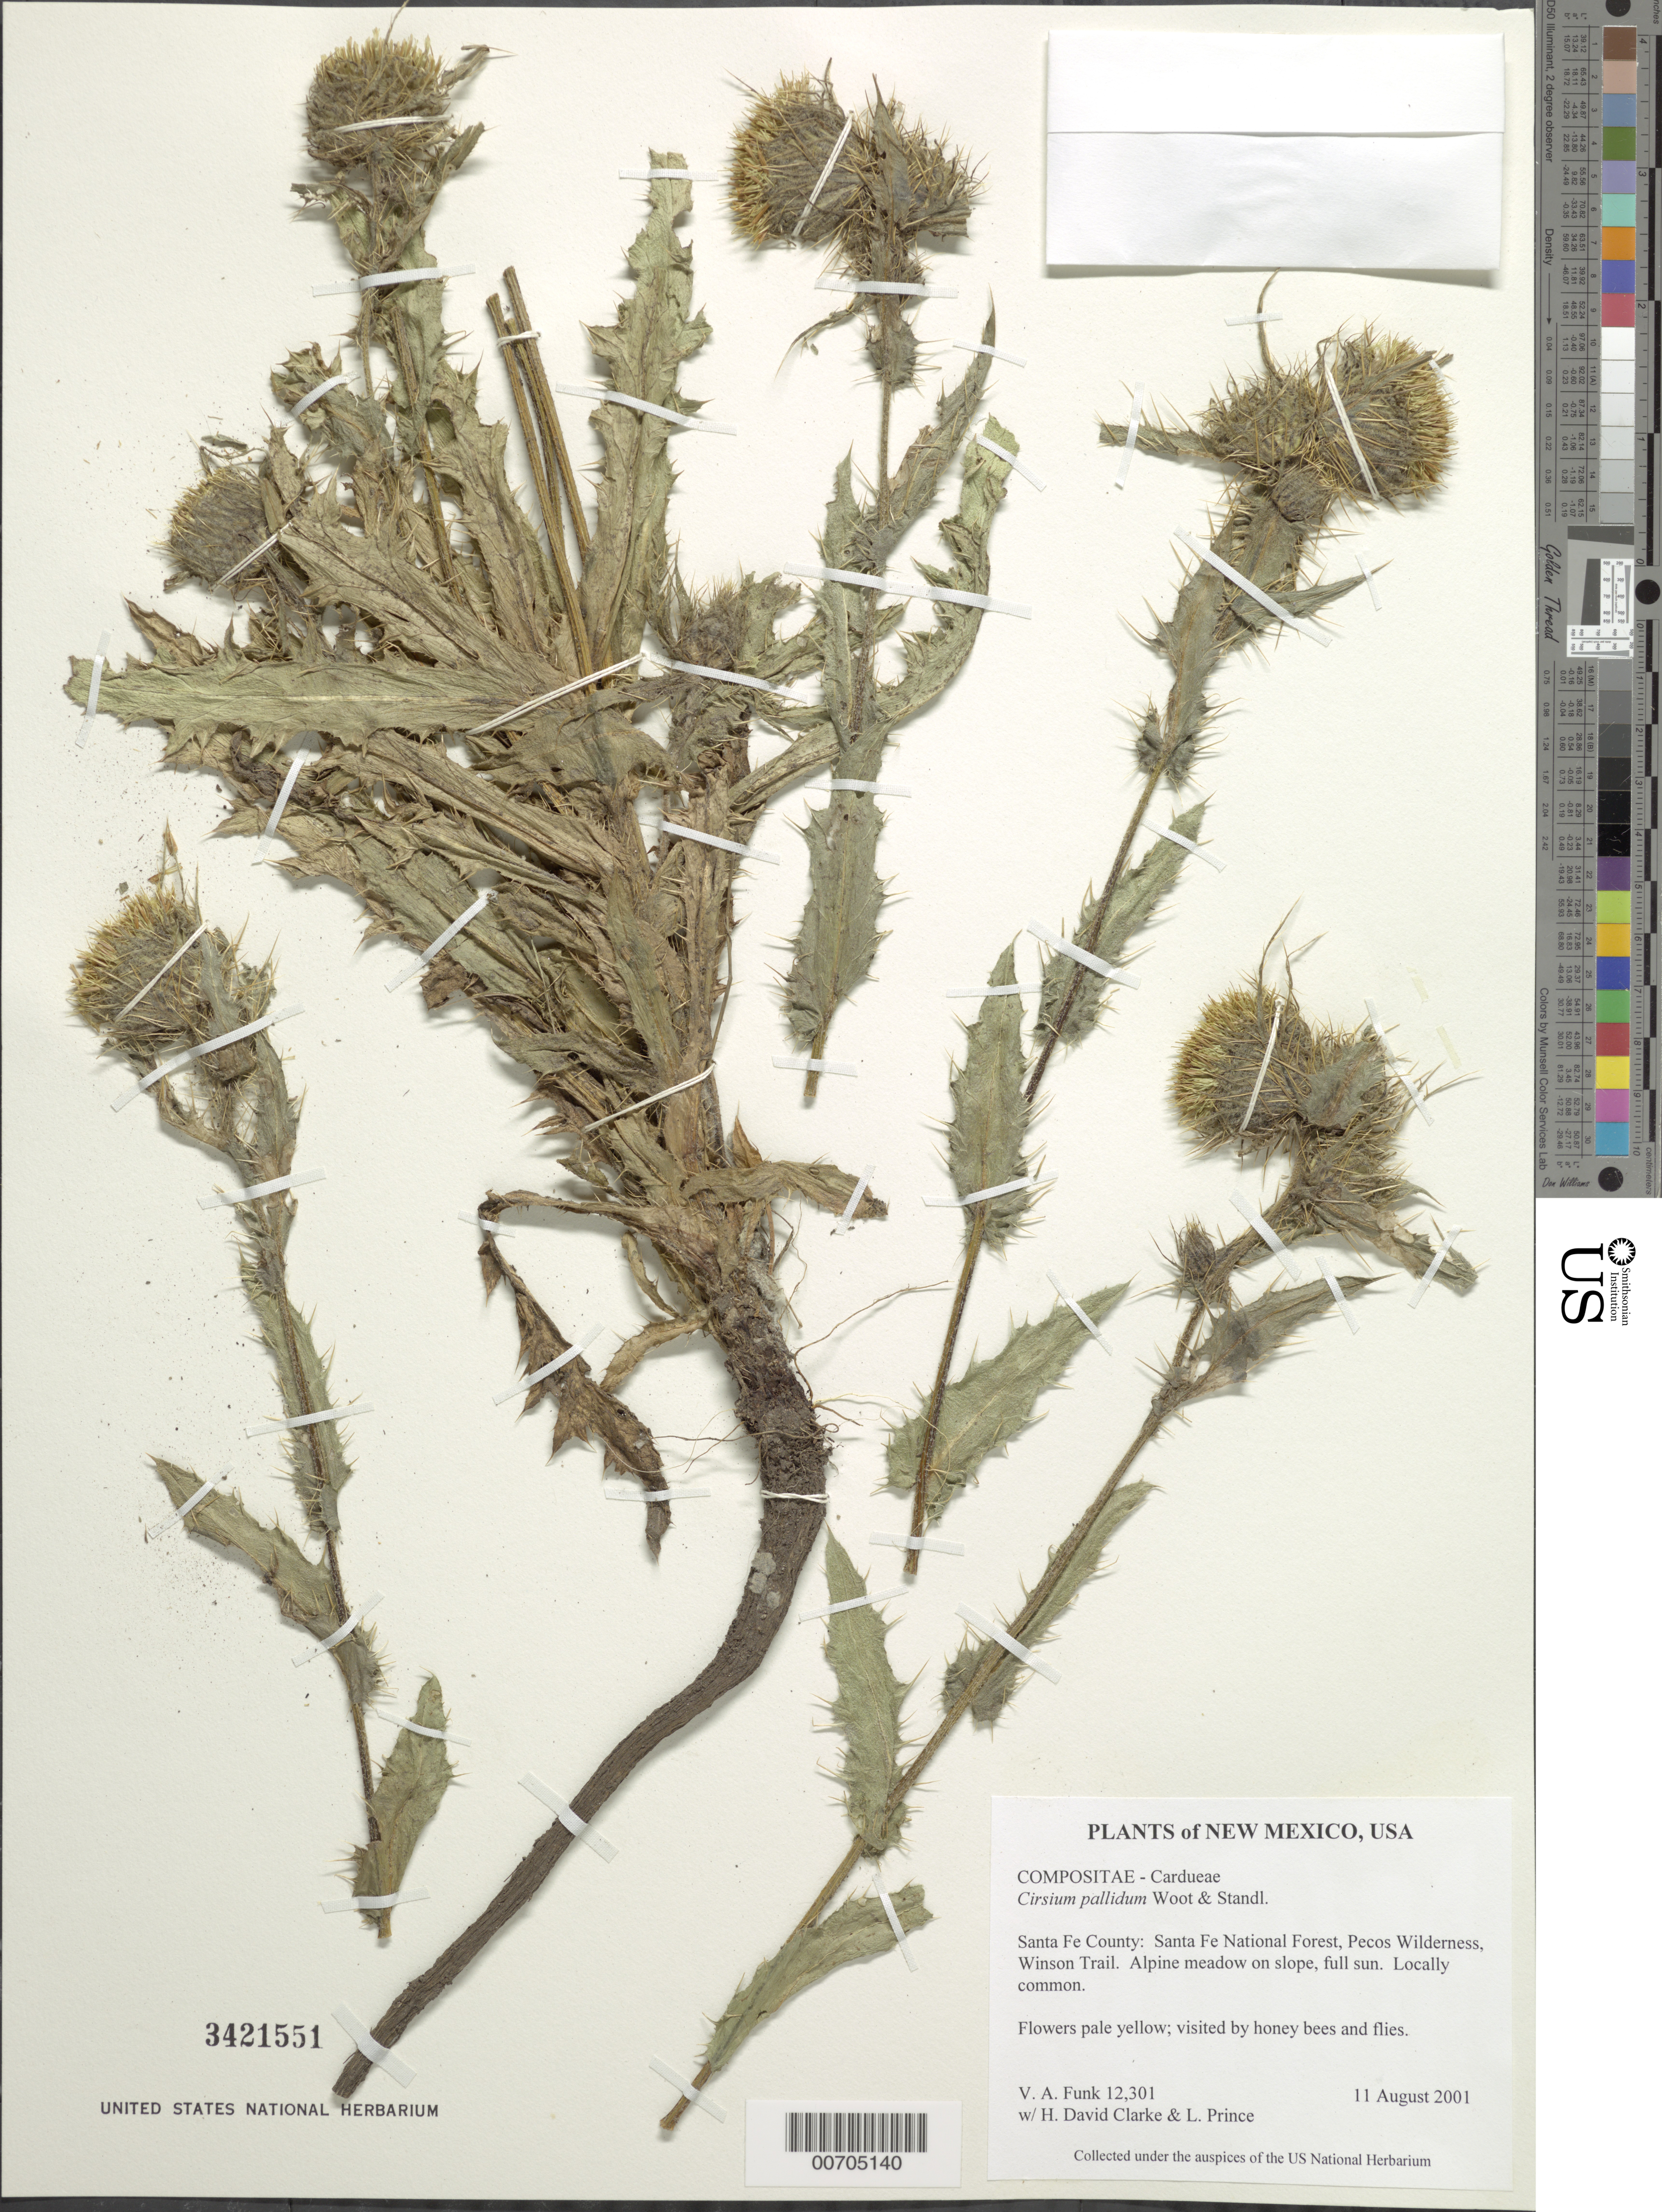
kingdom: Plantae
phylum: Tracheophyta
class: Magnoliopsida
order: Asterales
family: Asteraceae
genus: Cirsium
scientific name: Cirsium parryi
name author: (A. Gray) Petr.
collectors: V. Funk, H. D. Clarke & L. M. Prince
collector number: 12301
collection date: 2001-08-11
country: United States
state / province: New Mexico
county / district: Santa Fe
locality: Santa Fe National Forest, Pecos Wilderness, Winson Trail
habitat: Alpine meadow on slope, full sun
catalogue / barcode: US 3421551